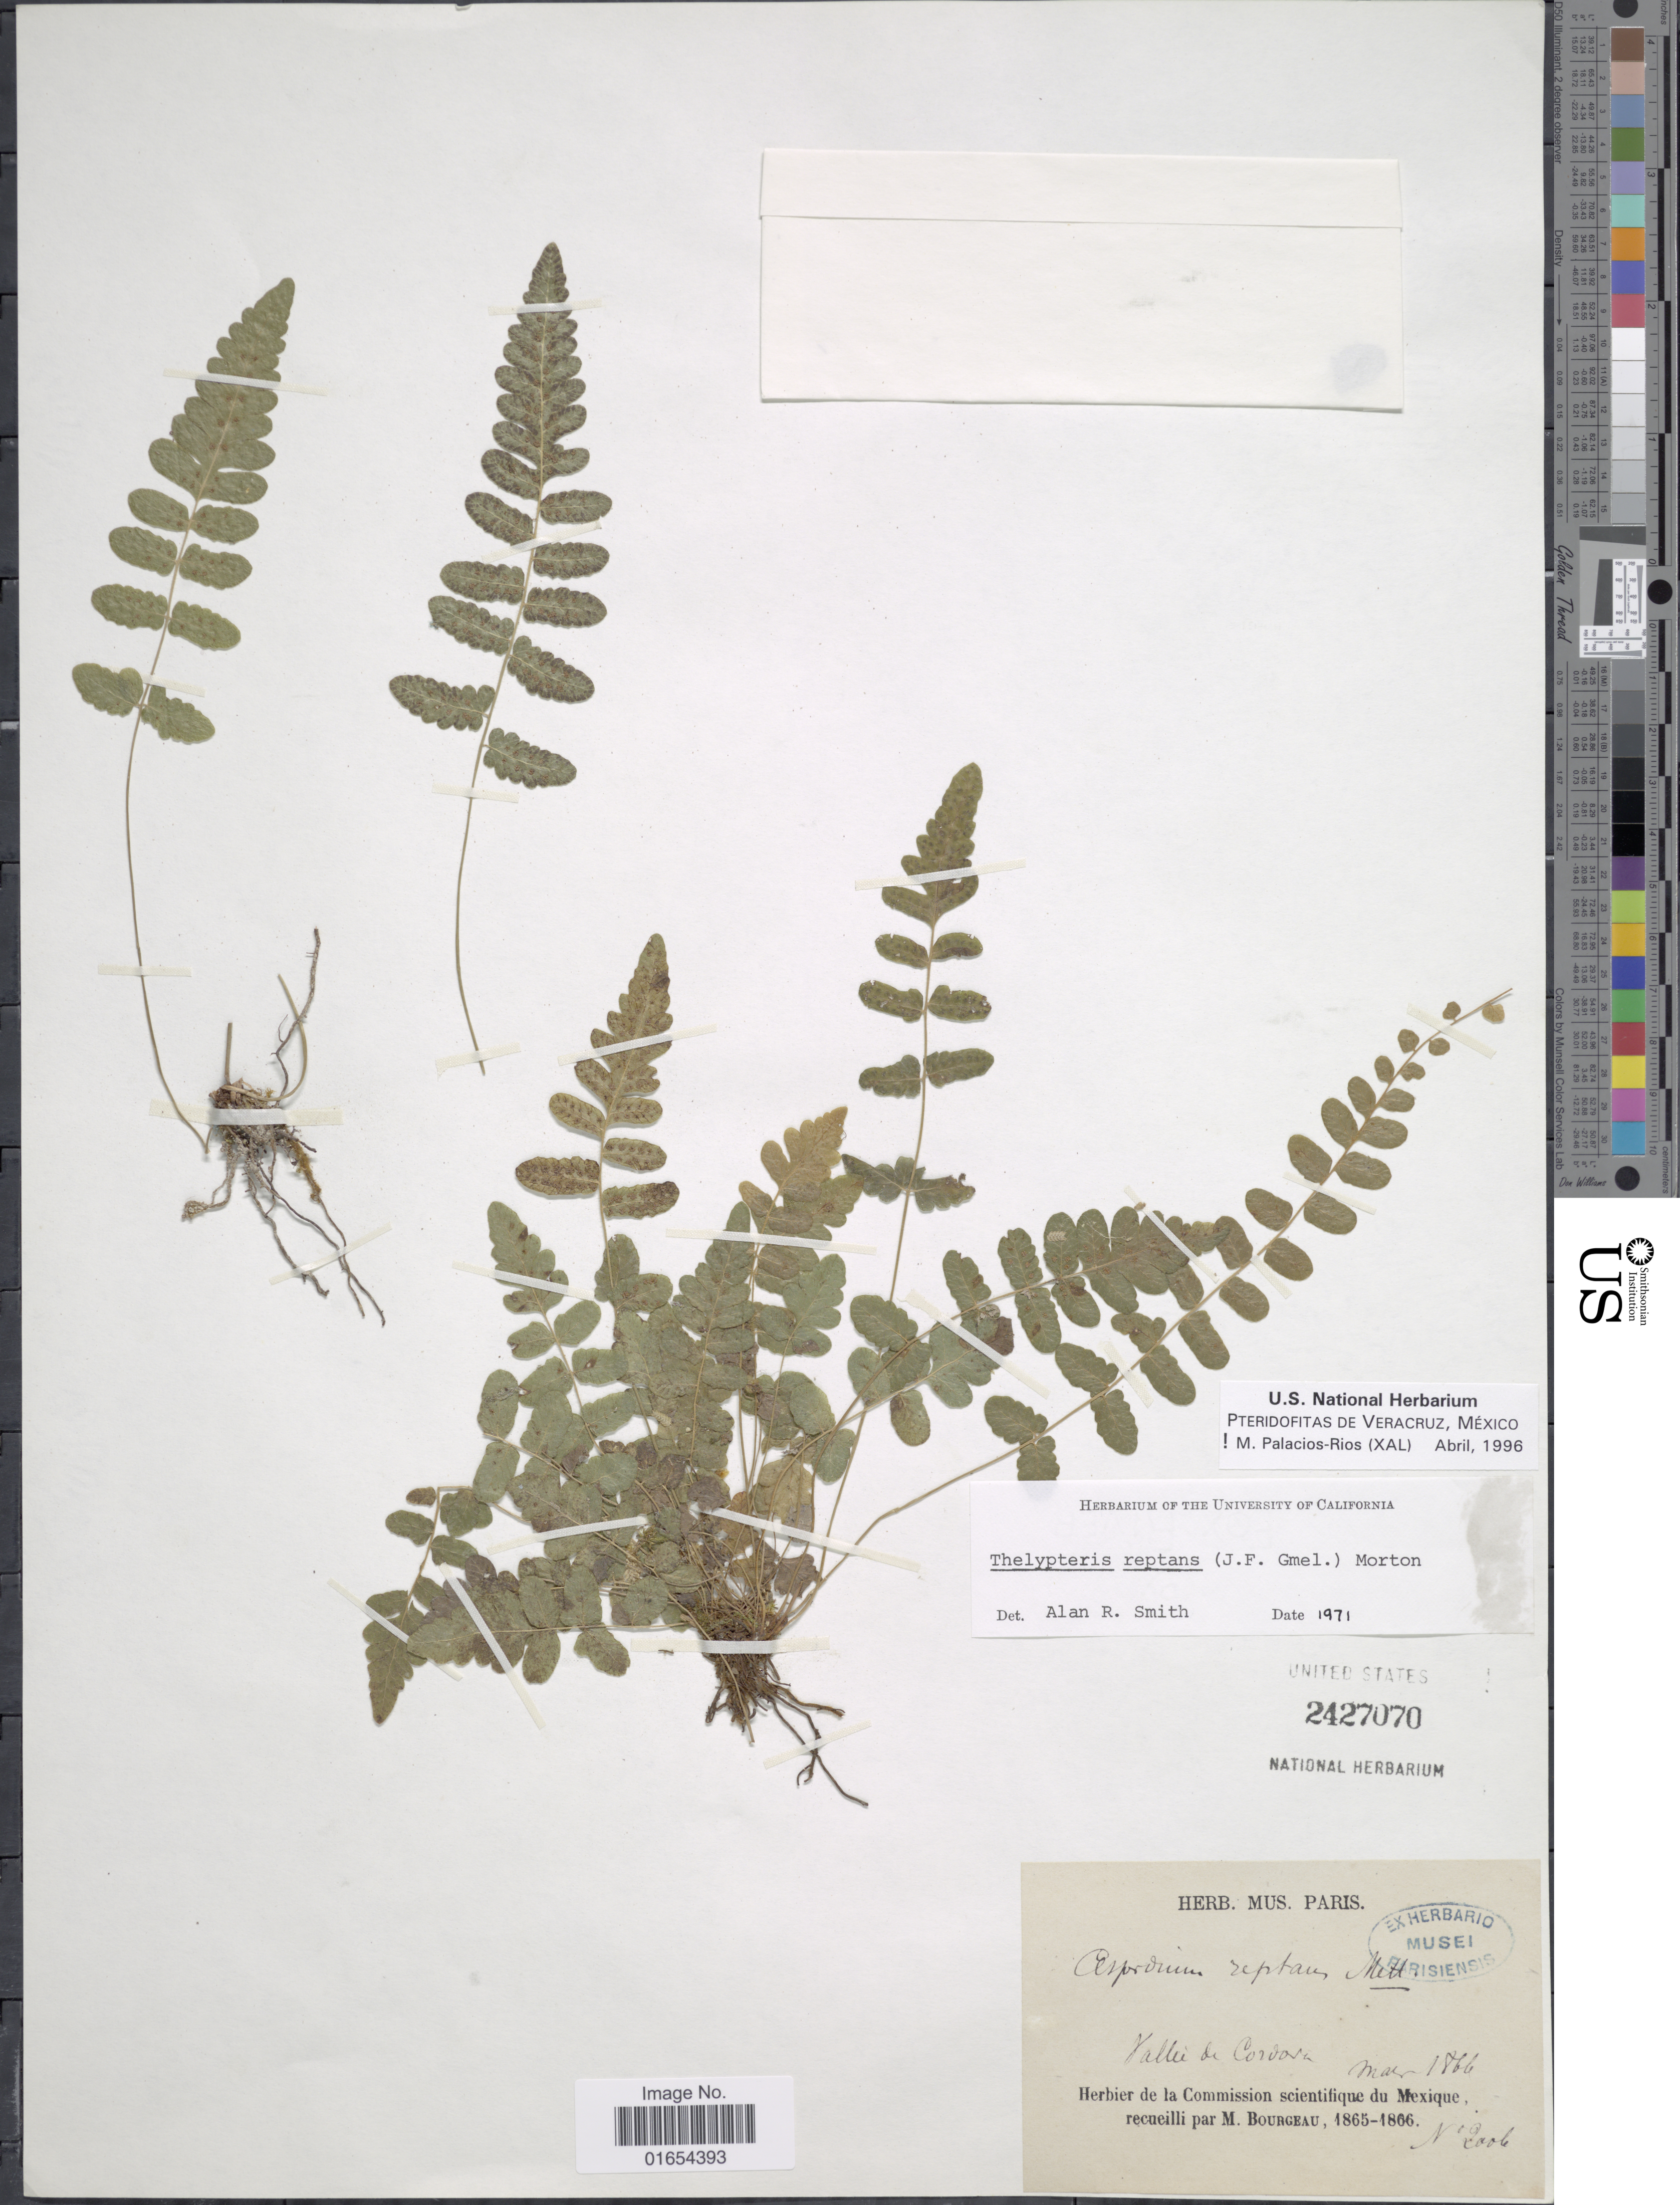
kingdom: Plantae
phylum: Tracheophyta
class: Polypodiopsida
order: Polypodiales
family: Thelypteridaceae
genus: Goniopteris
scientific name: Goniopteris reptans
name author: (J.F. Gmel.) C. Presl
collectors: M. Bourgeau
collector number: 2006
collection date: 1866-03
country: Mexico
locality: Vallée de Cordova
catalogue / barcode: US 2427070